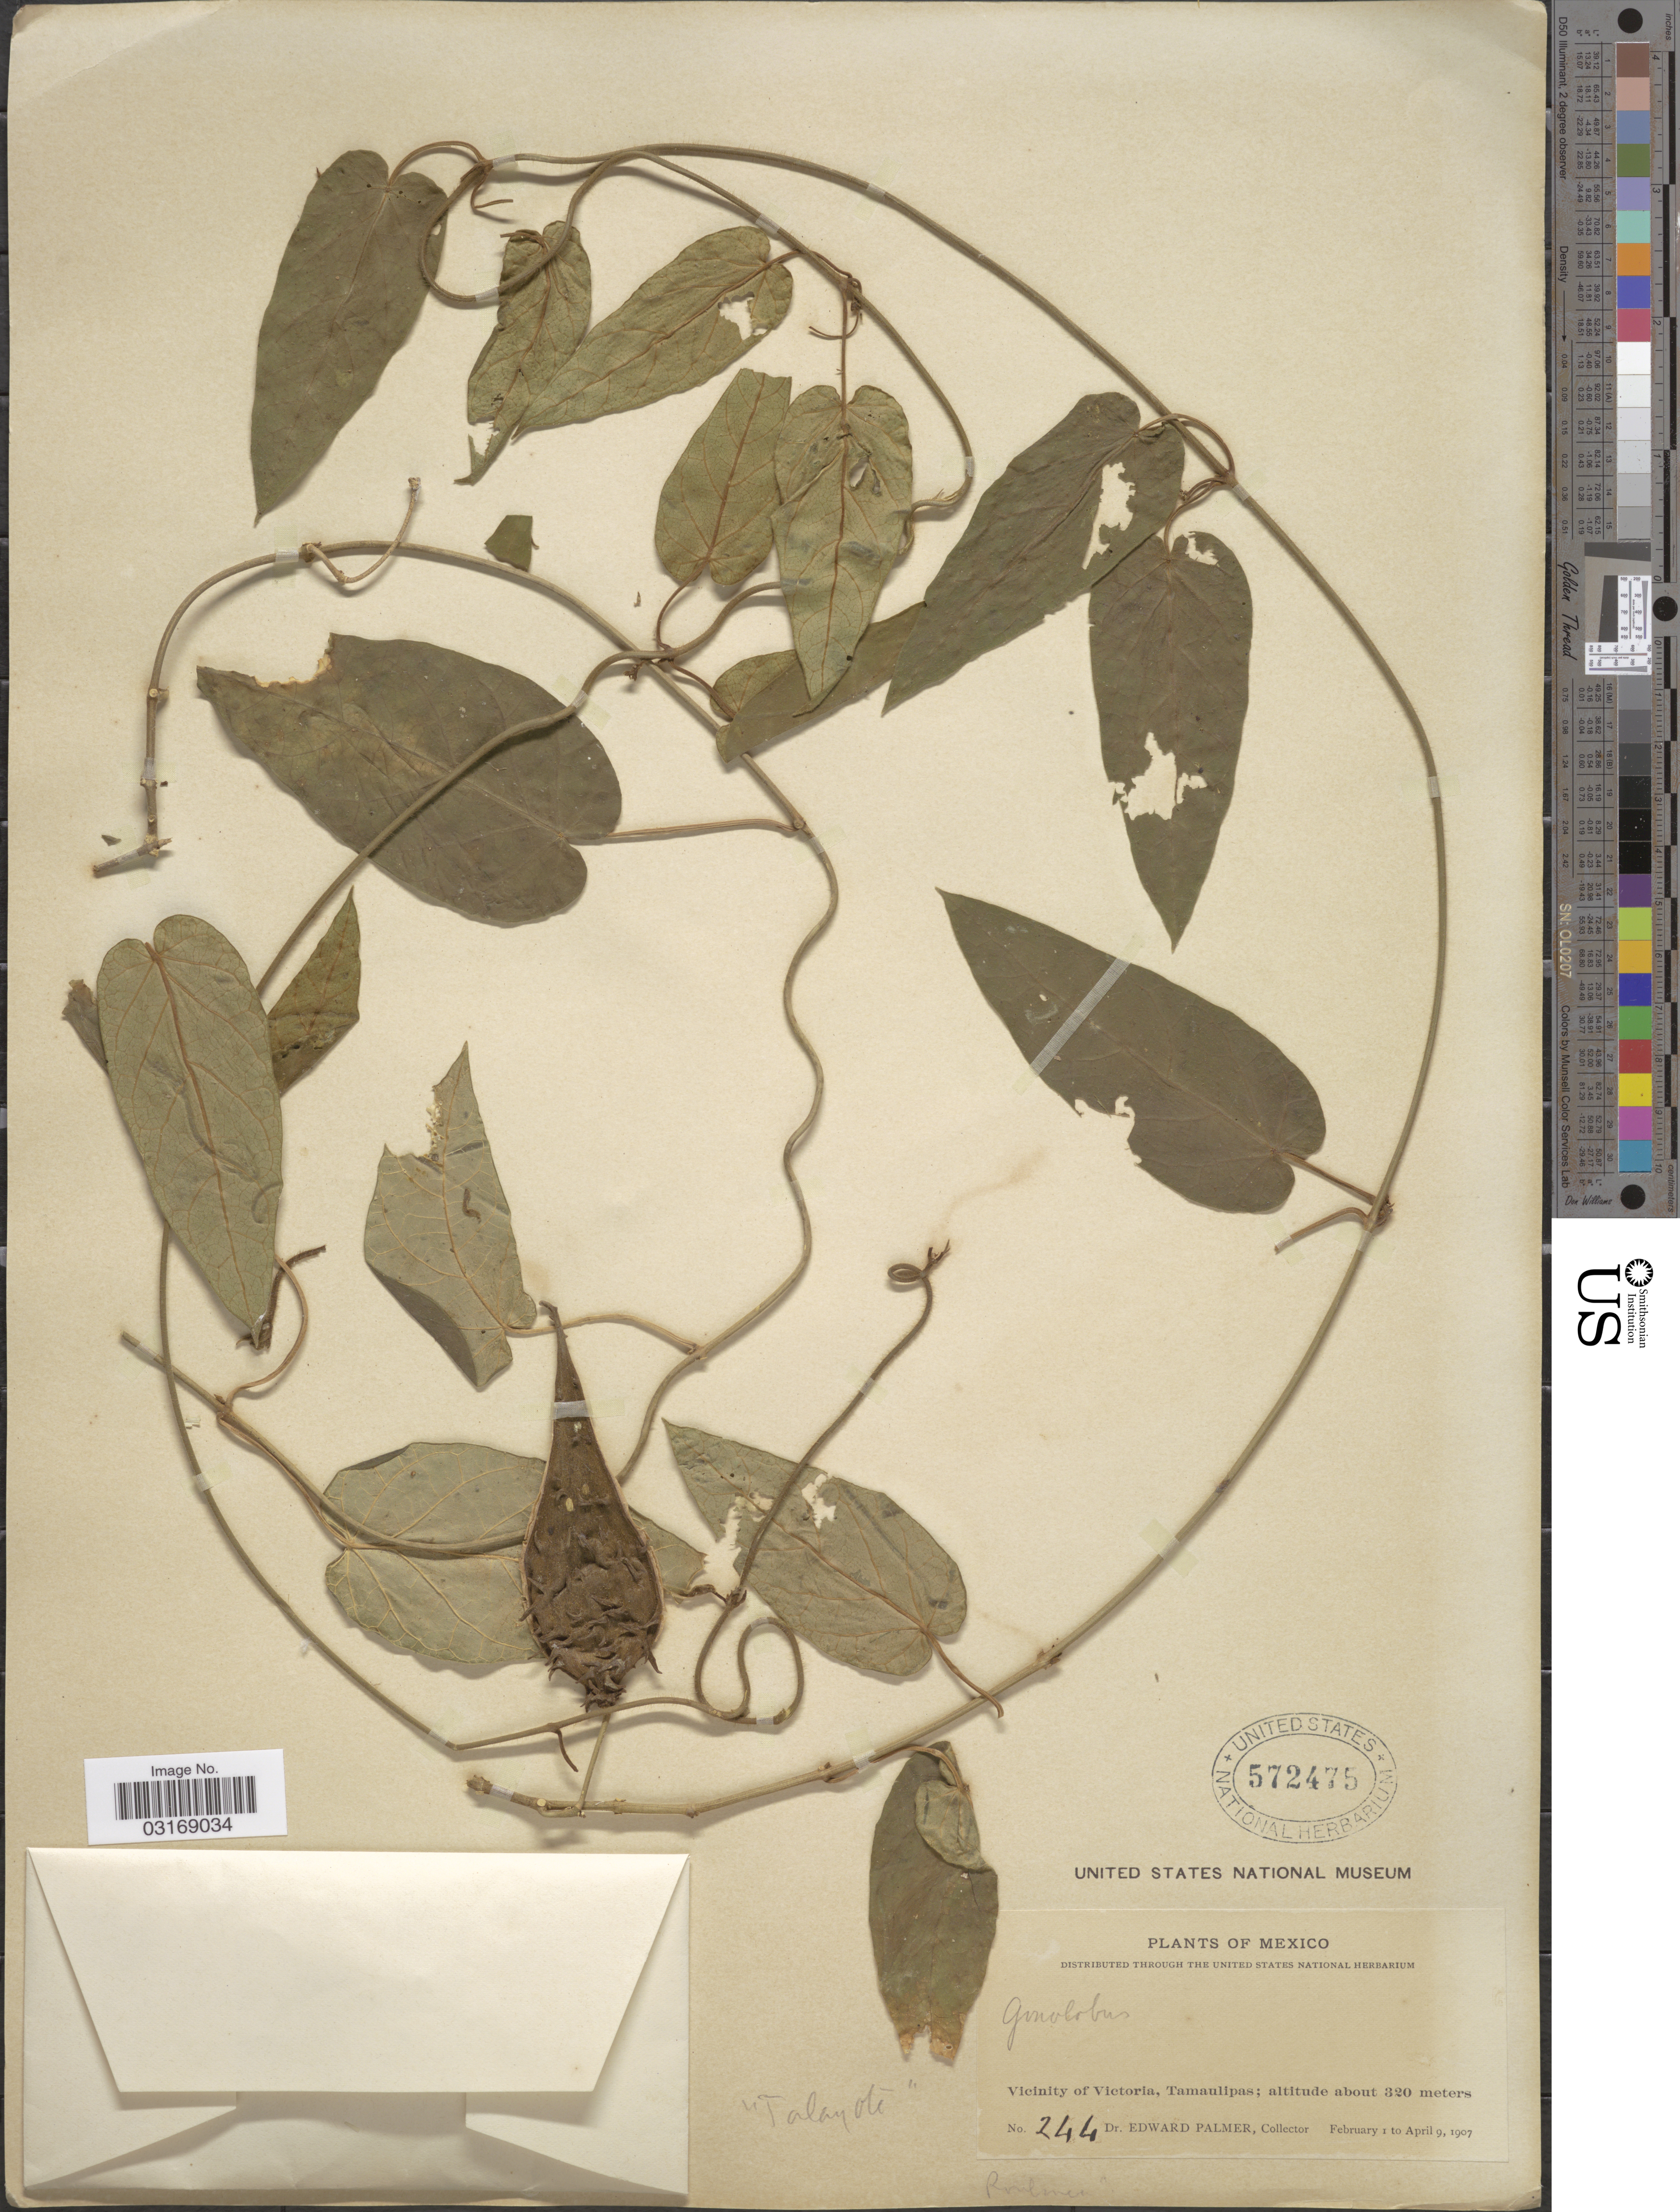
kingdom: Plantae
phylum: Tracheophyta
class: Magnoliopsida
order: Gentianales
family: Apocynaceae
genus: Gonolobus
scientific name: Gonolobus sp.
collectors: E. Palmer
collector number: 244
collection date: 1907-02-01/1907-04-09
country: Mexico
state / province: Tamaulipas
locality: Vicinity of Victoria.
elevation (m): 320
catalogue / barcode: US 572475